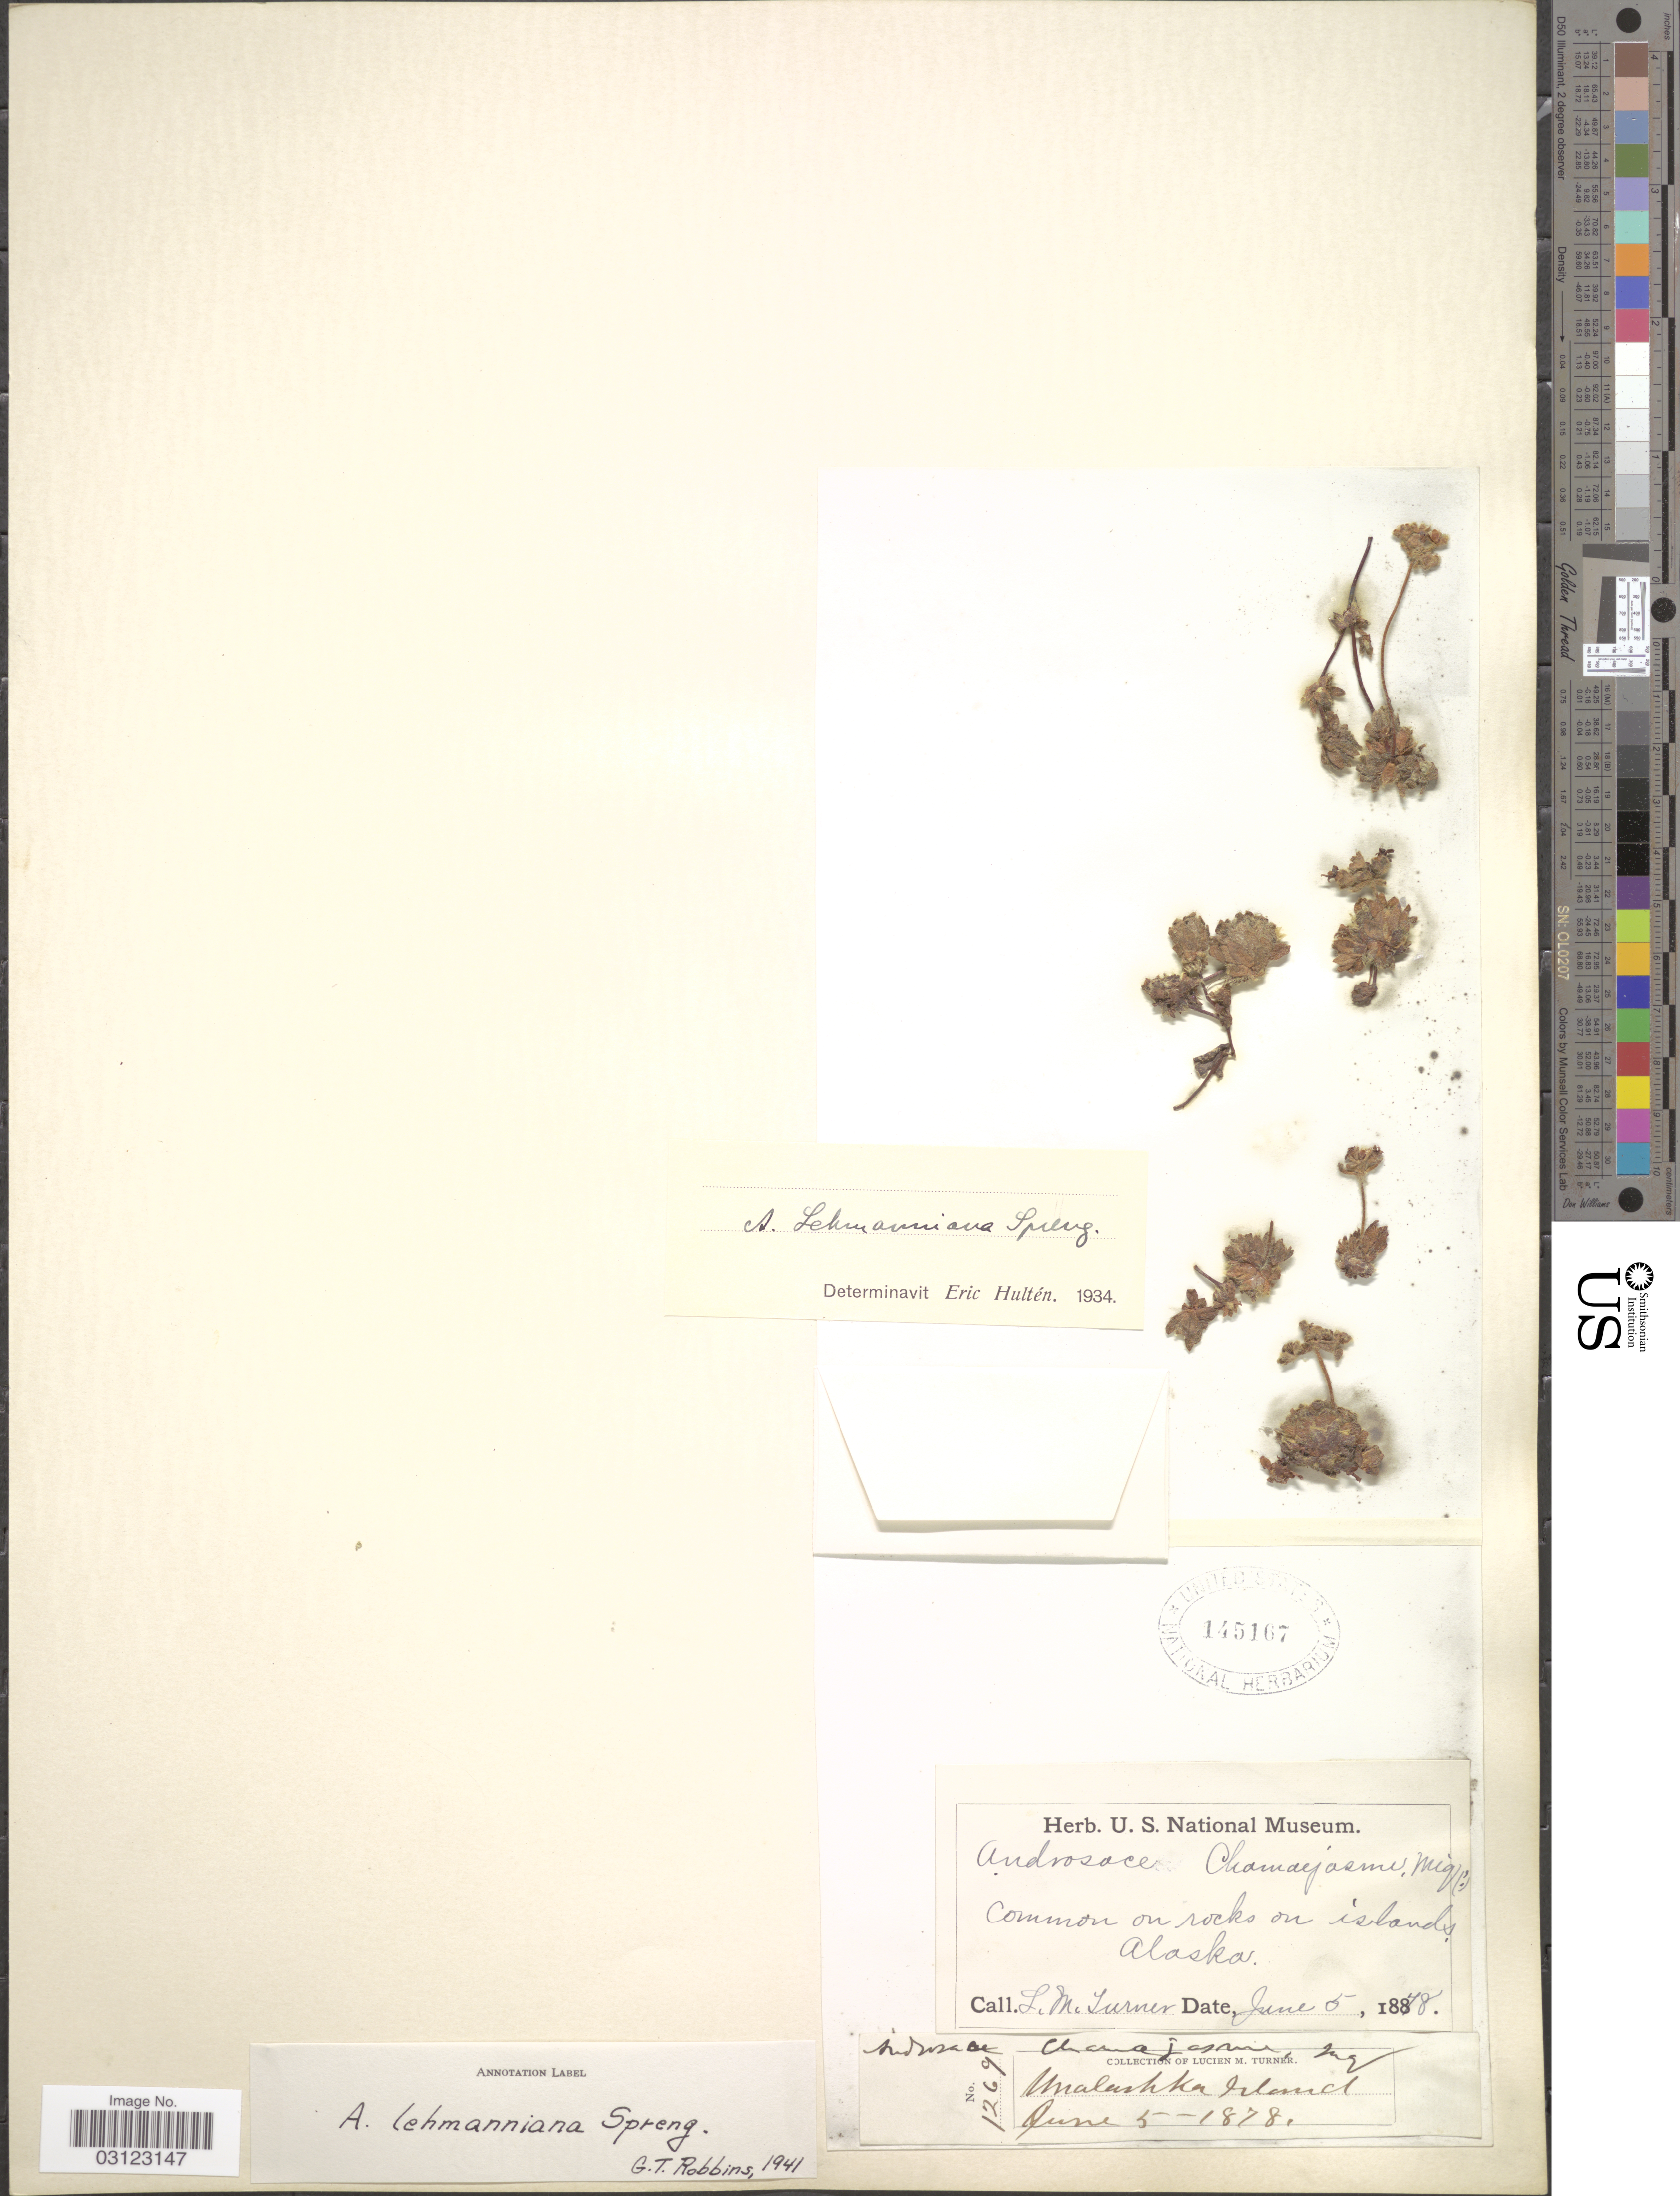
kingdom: Plantae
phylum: Tracheophyta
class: Magnoliopsida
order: Ericales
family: Primulaceae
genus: Androsace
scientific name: Androsace lehmanniana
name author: Spreng.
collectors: L. M. Turner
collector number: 1269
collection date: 1878-06-05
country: United States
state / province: Alaska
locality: Unalashka Island.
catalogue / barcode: US 145167